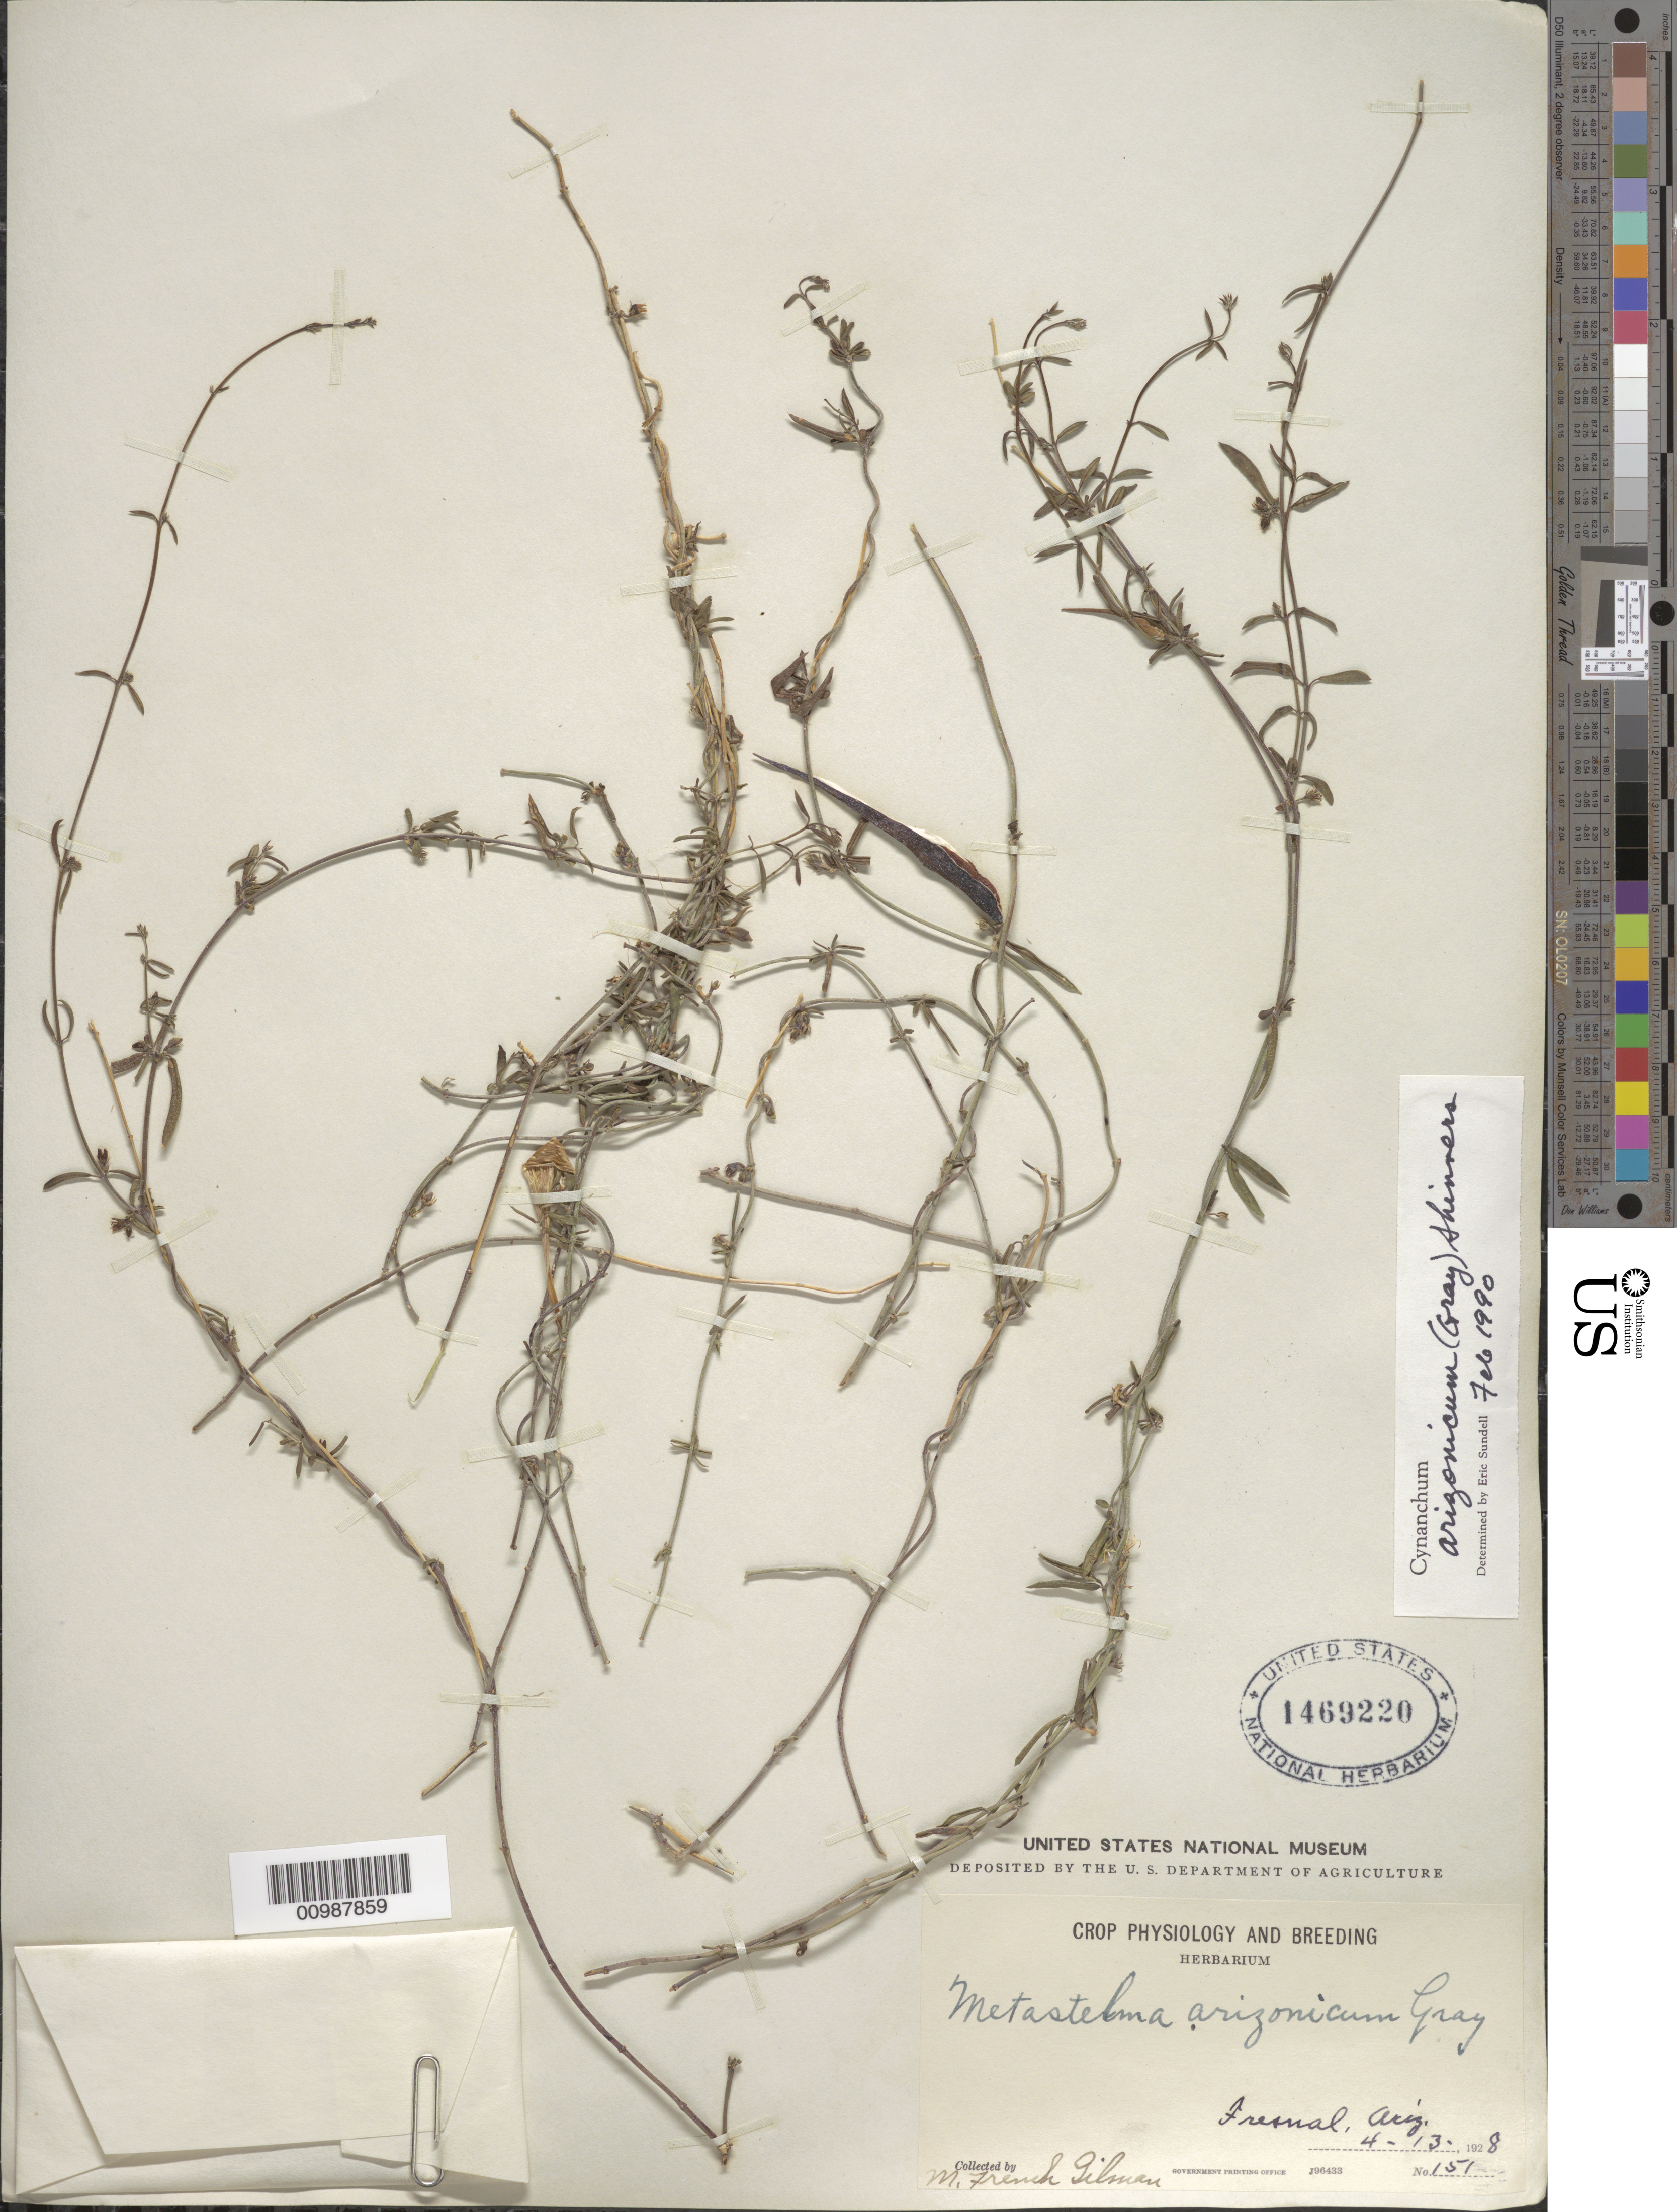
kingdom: Plantae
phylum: Tracheophyta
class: Magnoliopsida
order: Gentianales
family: Apocynaceae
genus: Cynanchum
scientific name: Cynanchum arizonicum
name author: (A. Gray) Shinners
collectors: M. F. Gilman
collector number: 151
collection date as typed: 13 Apr 1928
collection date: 1928-04-13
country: United States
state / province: Arizona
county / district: Pima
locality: Fresnal.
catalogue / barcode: US 1469220